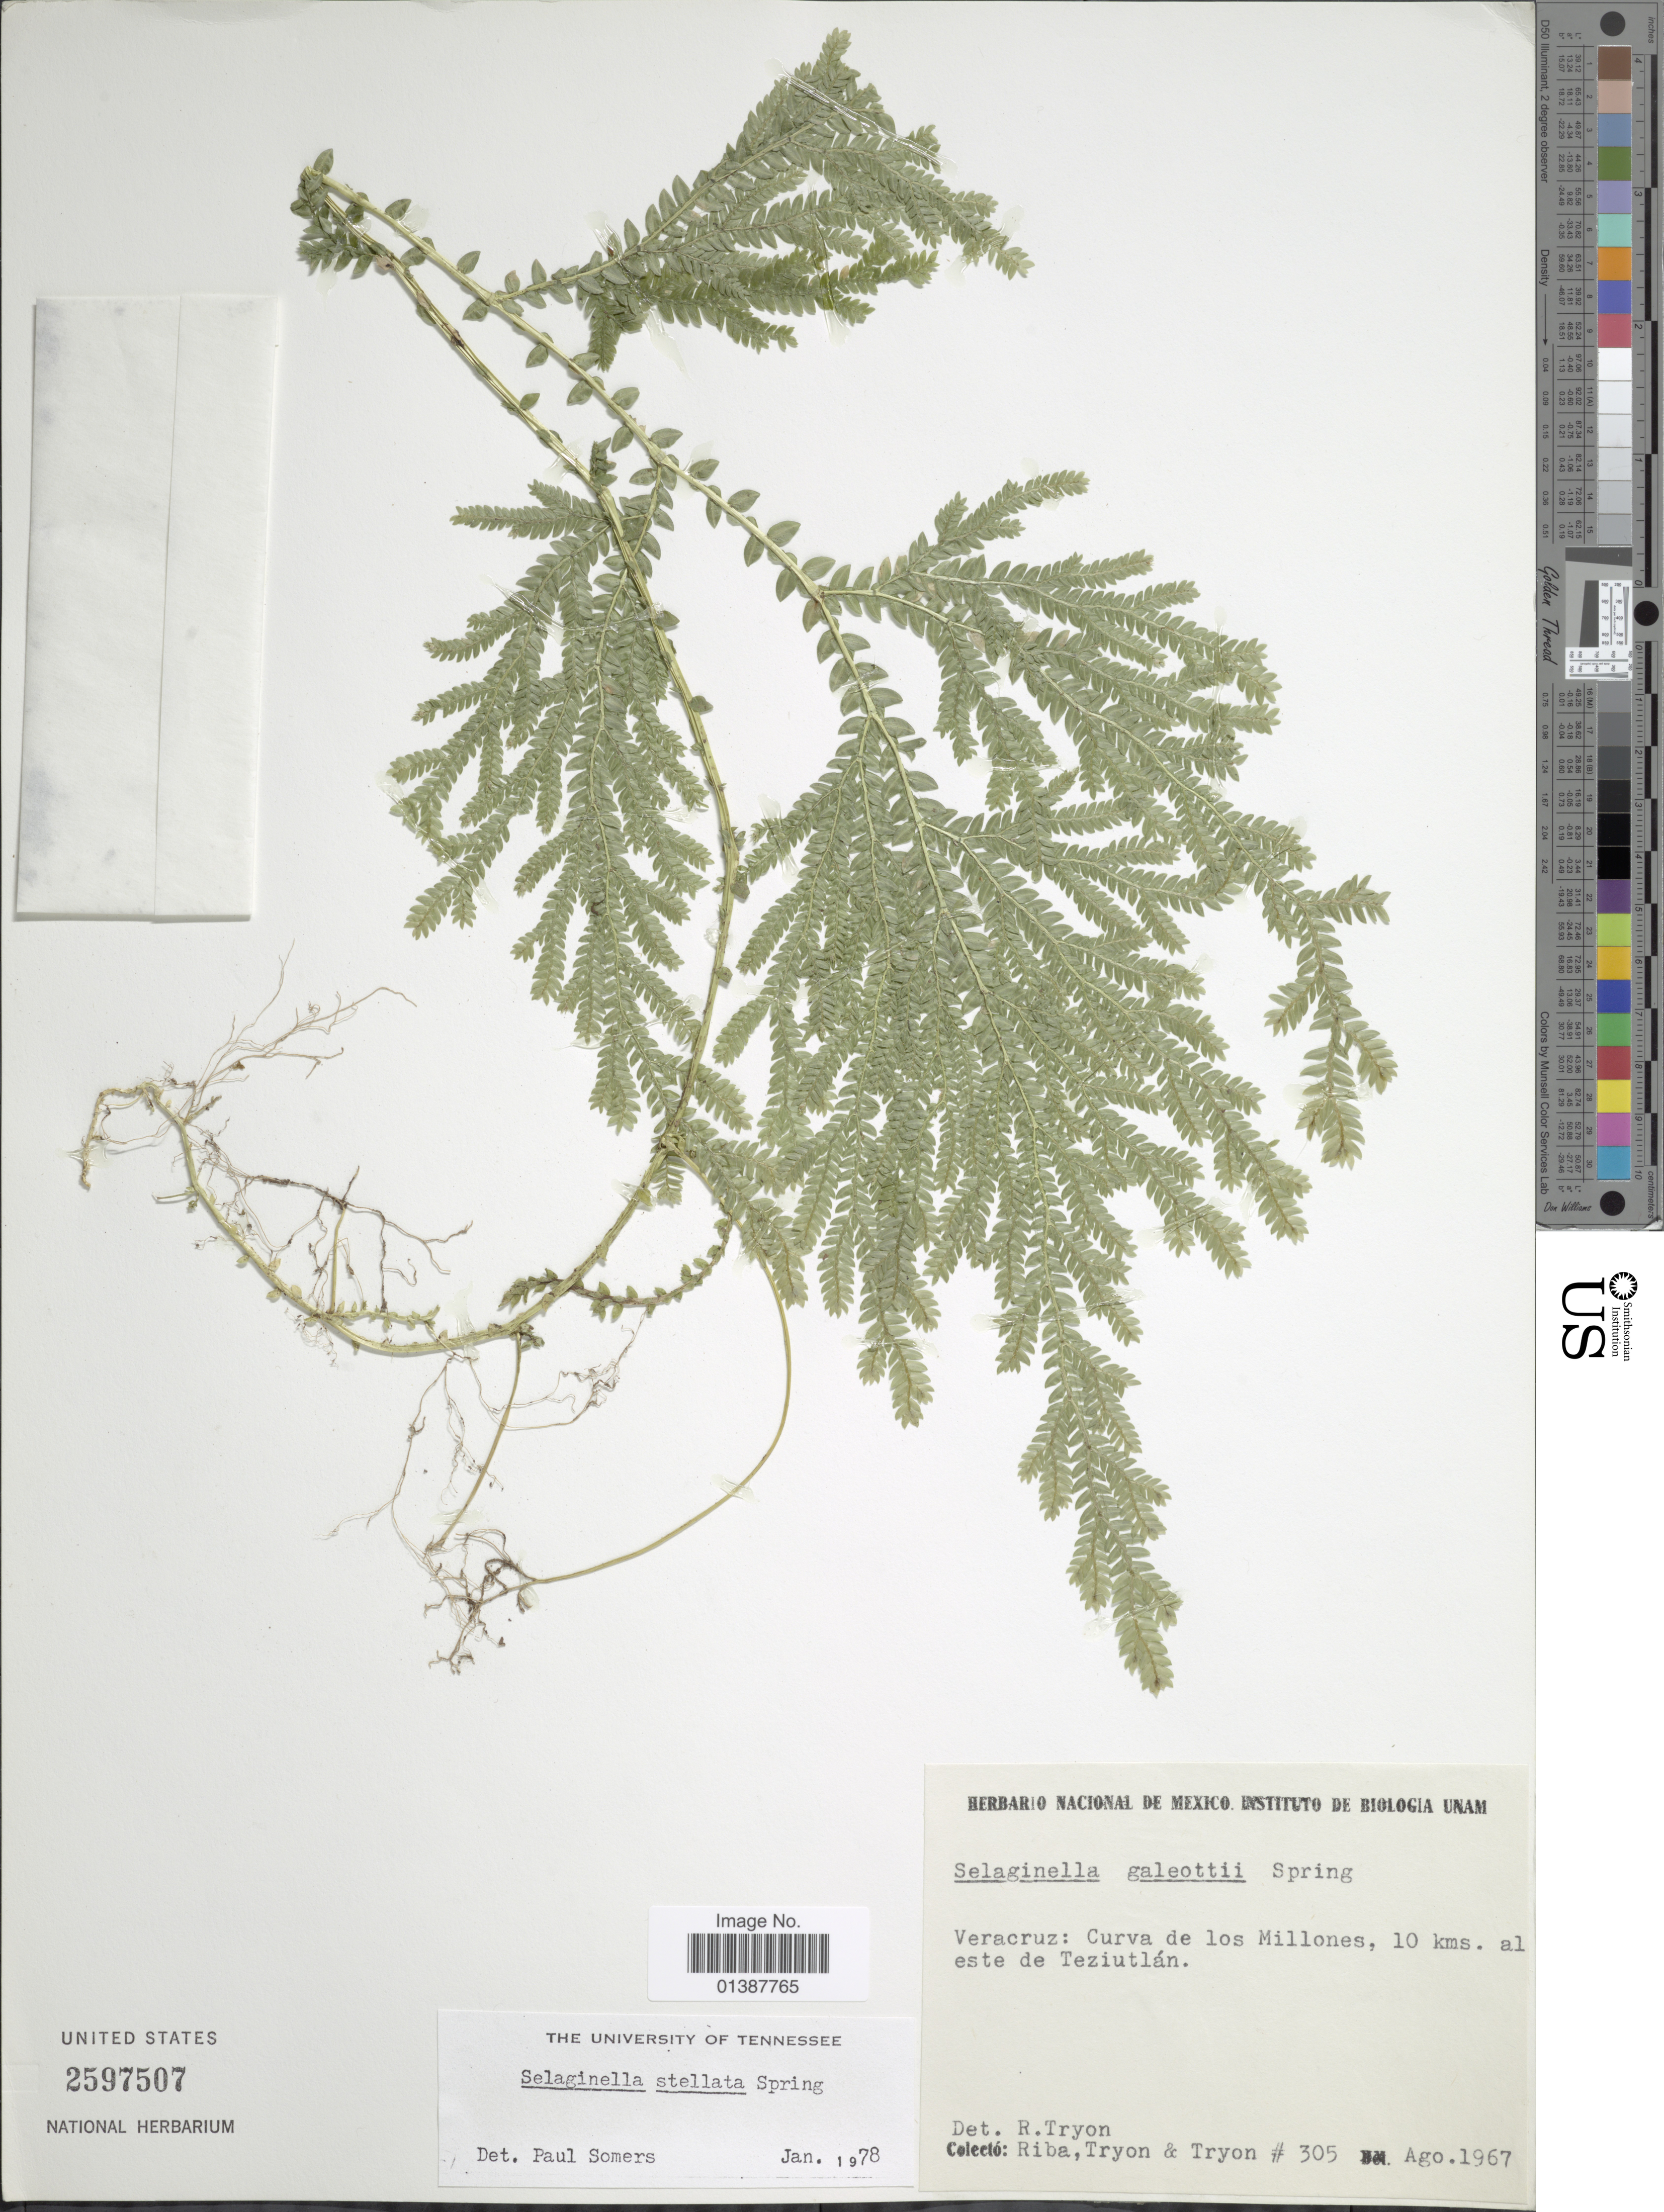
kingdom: Plantae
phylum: Tracheophyta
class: Lycopodiopsida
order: Selaginellales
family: Selaginellaceae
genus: Selaginella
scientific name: Selaginella galeottii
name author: Spring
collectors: Riba, -. Tryon & -. Tryon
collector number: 305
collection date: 1967-08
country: Mexico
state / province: Veracruz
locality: Veracruz: Curva de los Millones, 10 kms al este de Tezuitlán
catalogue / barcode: US 2597507